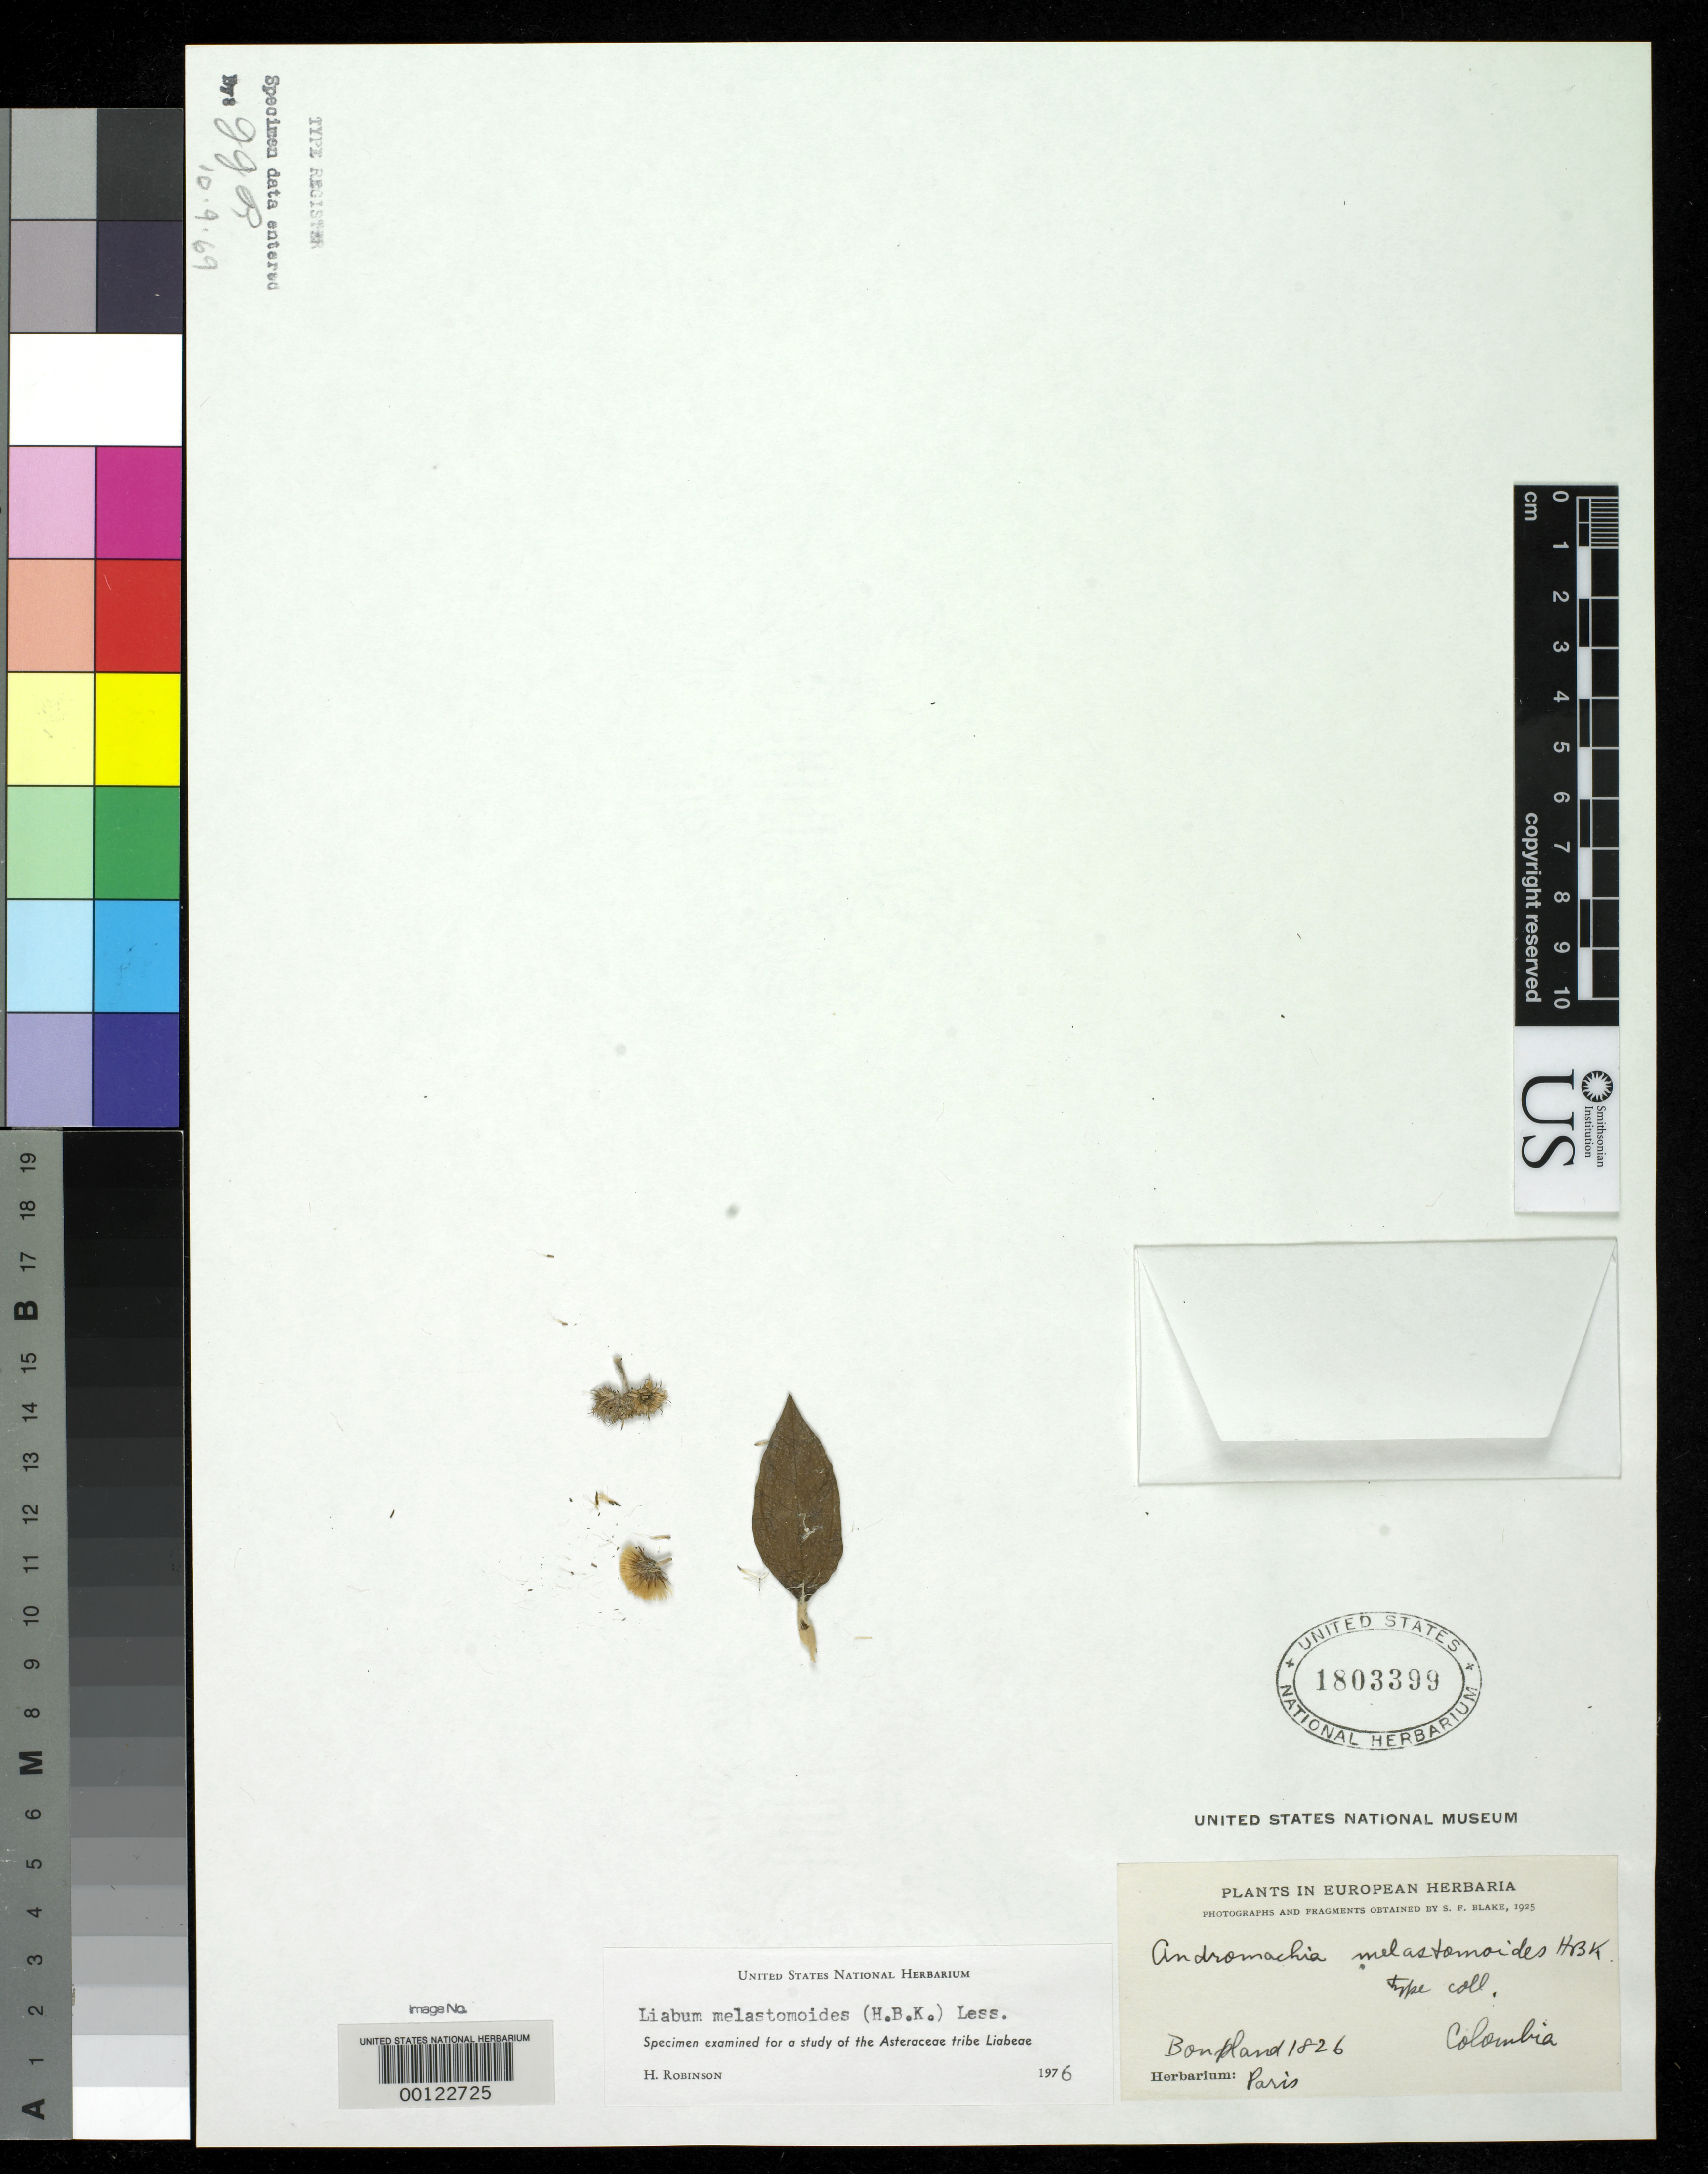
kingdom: Plantae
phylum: Tracheophyta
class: Magnoliopsida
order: Asterales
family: Asteraceae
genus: Andromachia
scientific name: Andromachia melastomoides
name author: Kunth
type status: Type Material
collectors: F. W. Humboldt & A. J. A. Bonpland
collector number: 1826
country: Colombia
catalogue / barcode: US 1803399